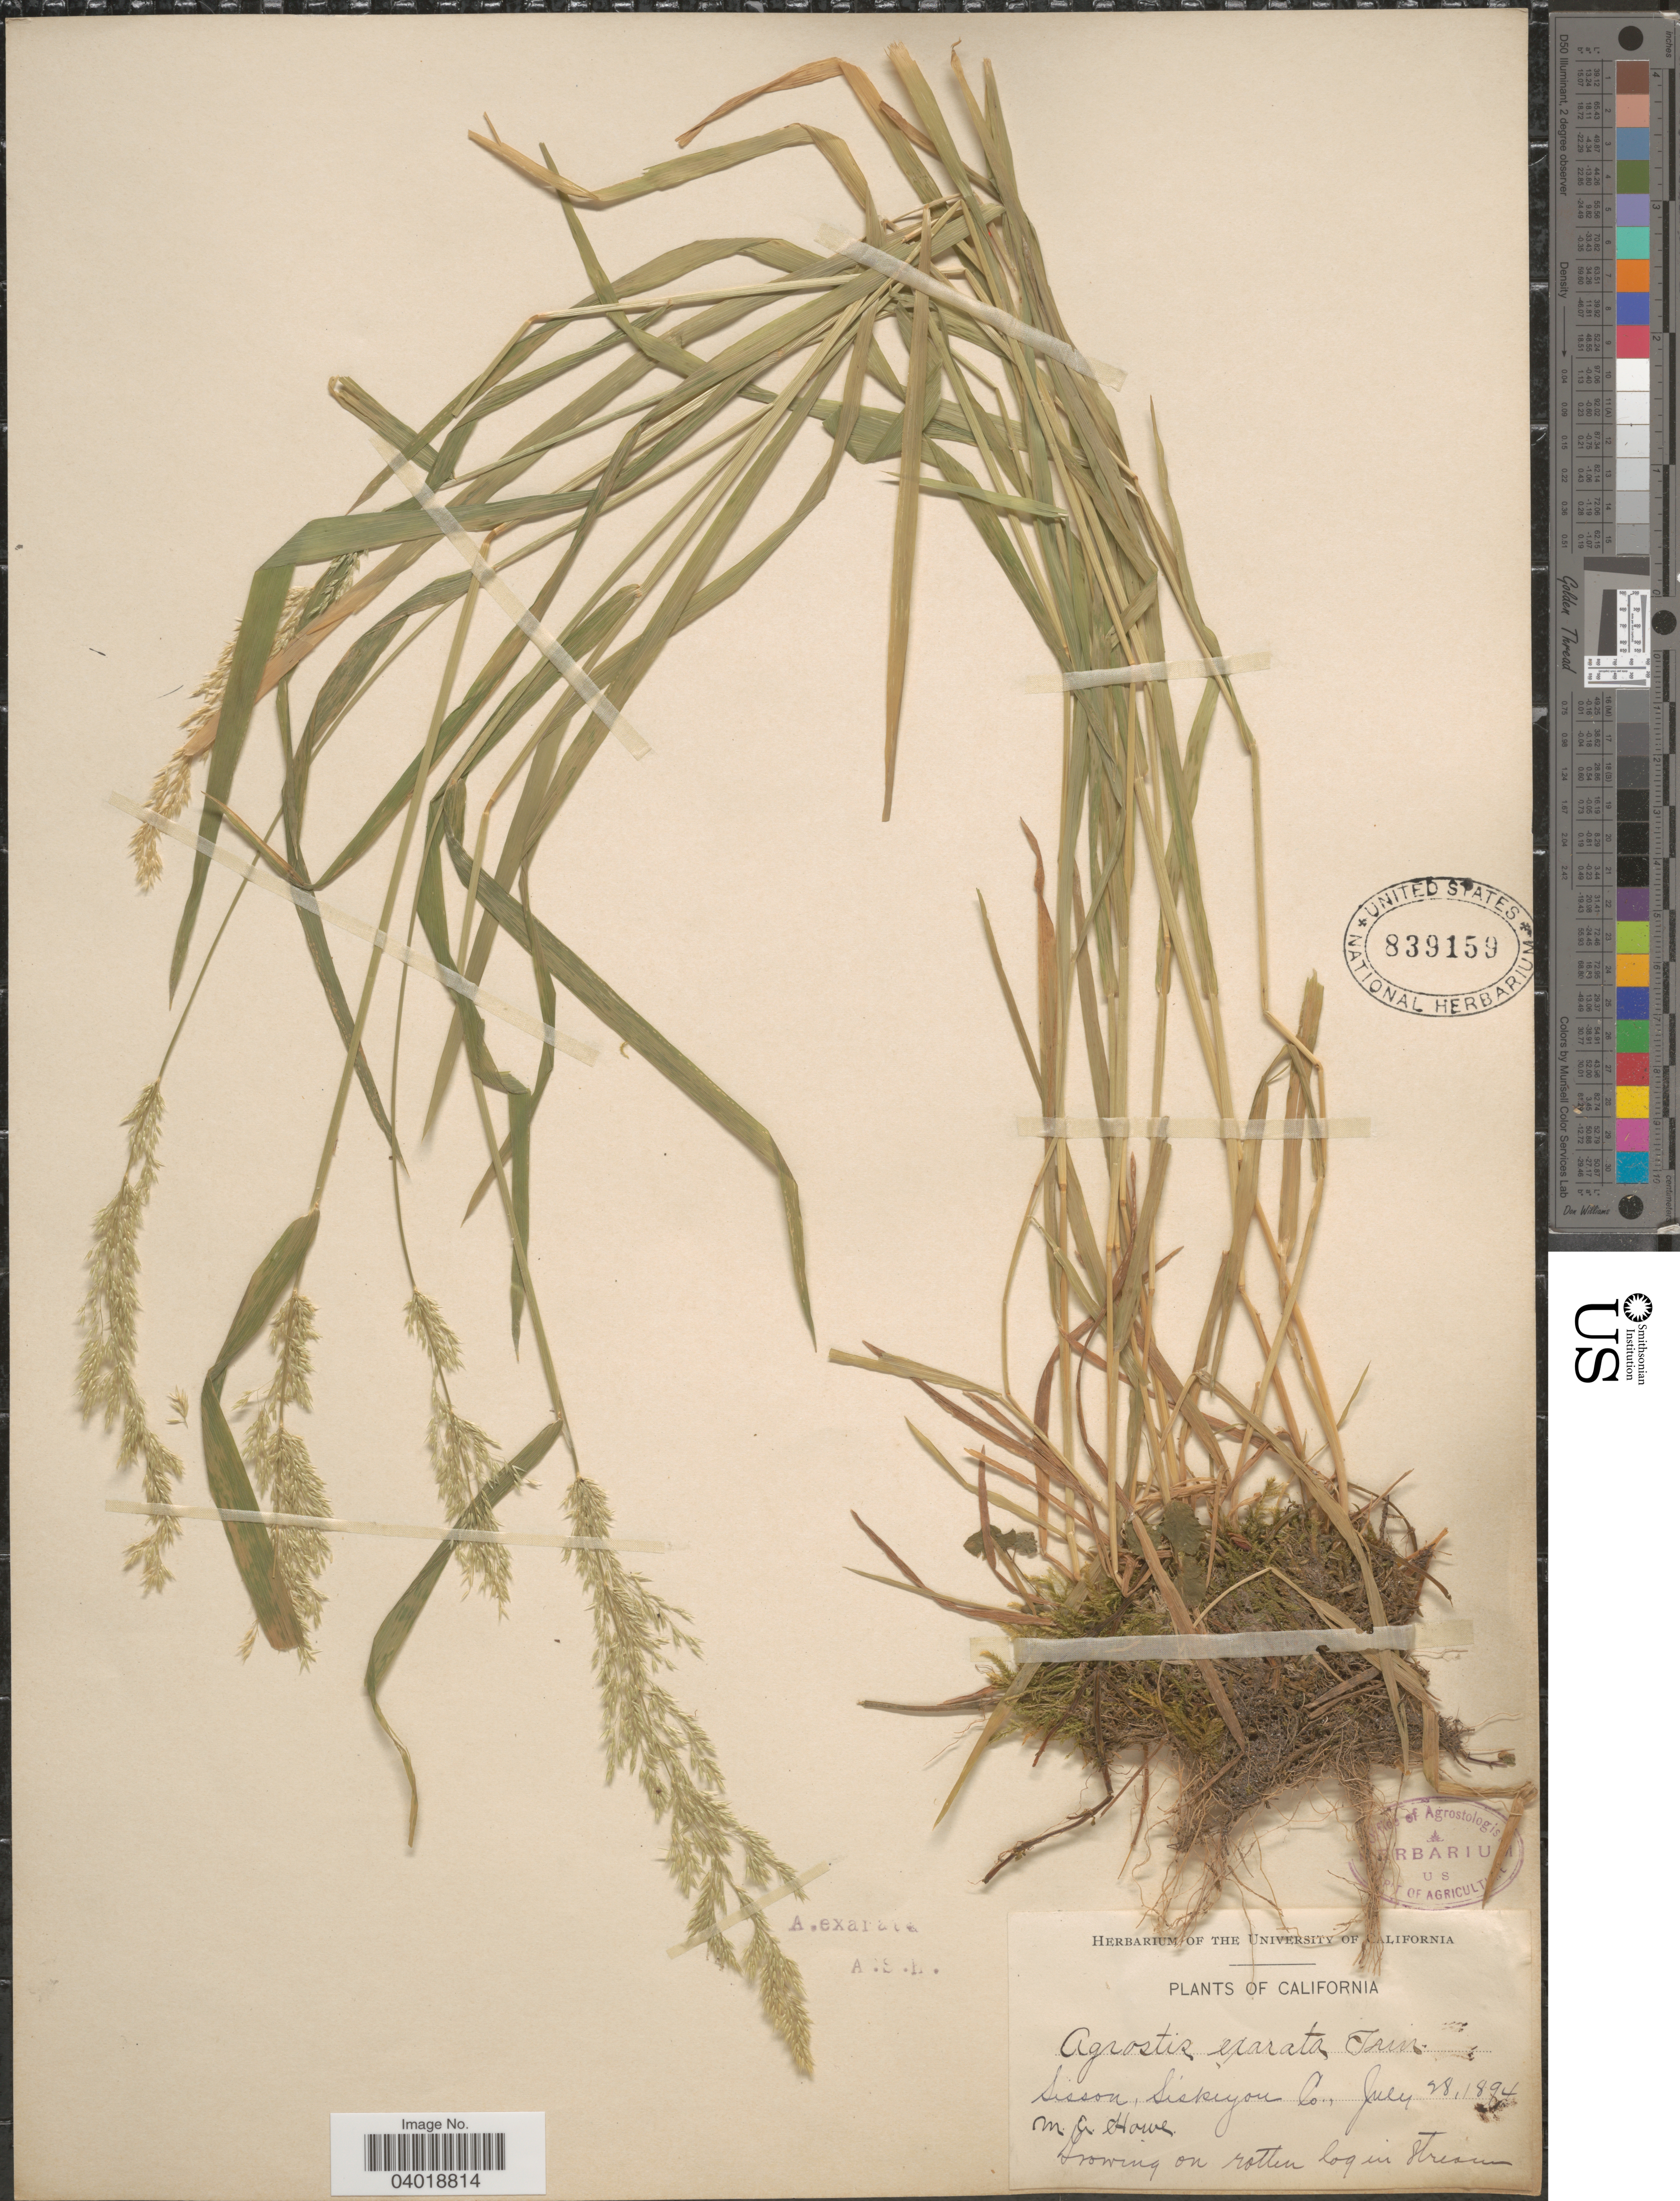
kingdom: Plantae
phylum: Tracheophyta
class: Liliopsida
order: Poales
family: Poaceae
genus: Agrostis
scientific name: Agrostis exarata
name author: Trin.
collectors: M. A. Howe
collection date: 1894-07-28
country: United States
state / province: California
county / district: Siskiyou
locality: Sisson, Siskiyou Co.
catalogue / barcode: US 839159